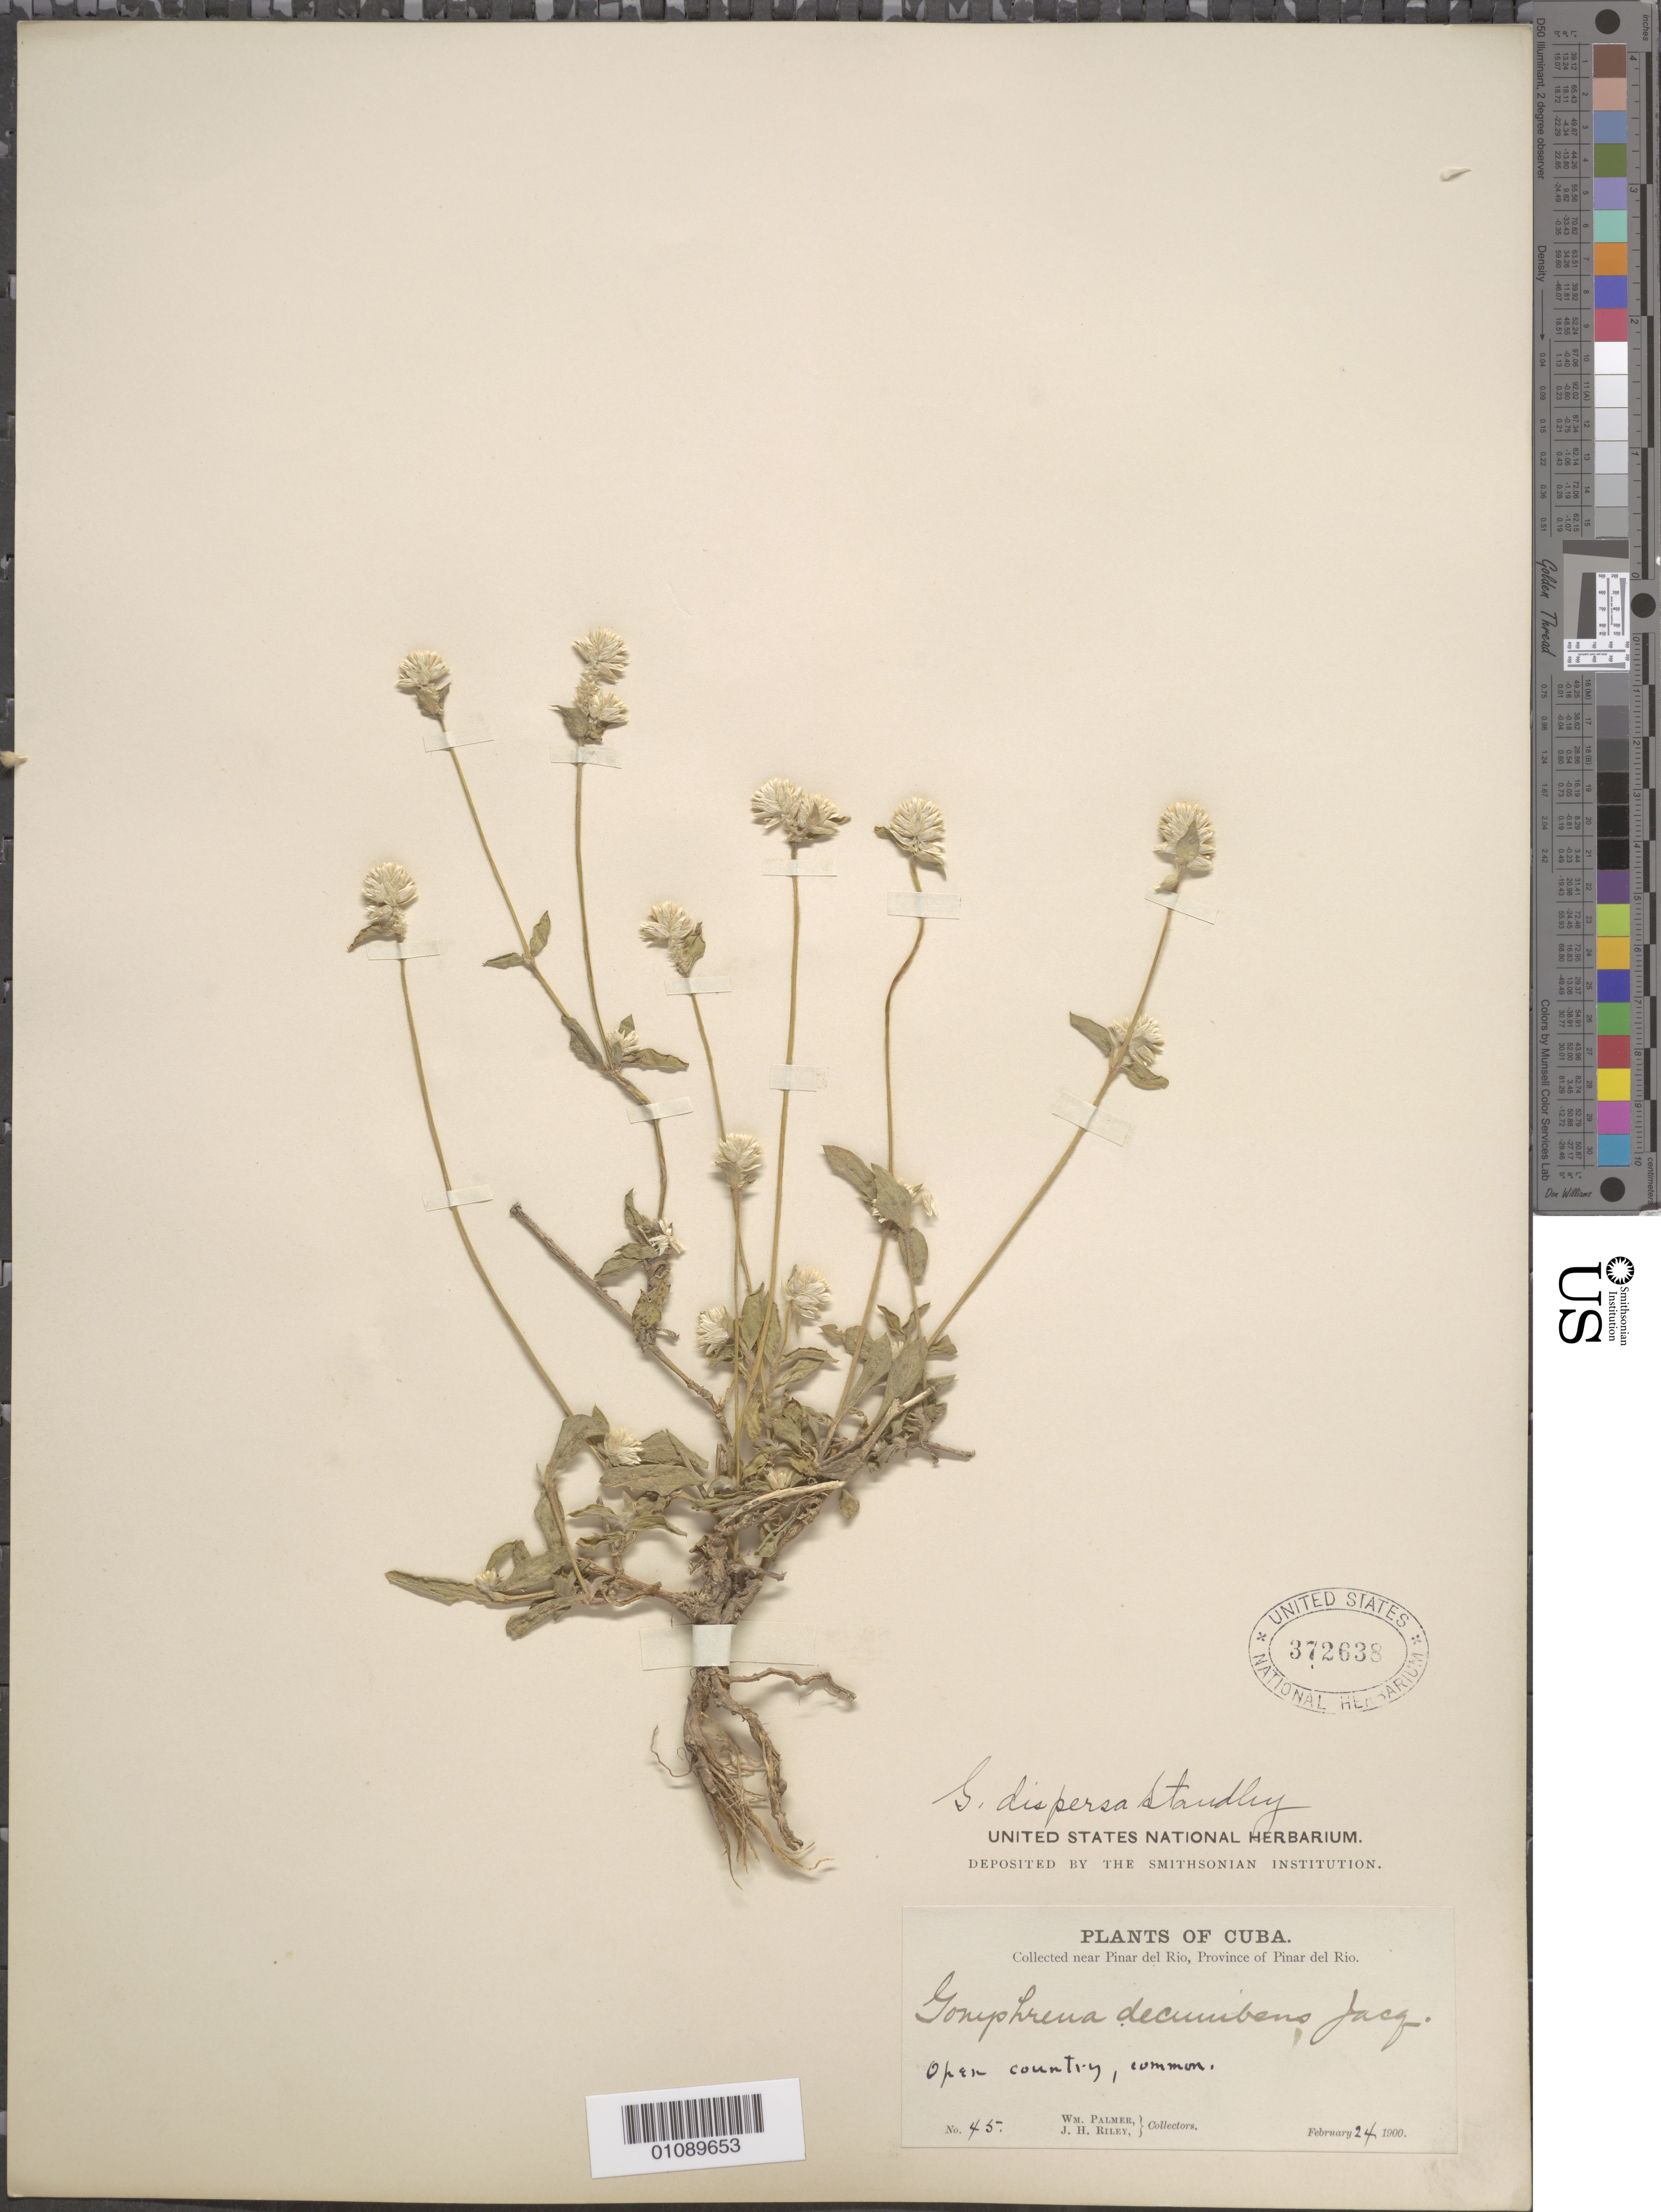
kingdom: Plantae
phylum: Tracheophyta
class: Magnoliopsida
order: Caryophyllales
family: Amaranthaceae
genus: Gomphrena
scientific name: Gomphrena dispersa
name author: Standl.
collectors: W. Palmer & J. H. Riley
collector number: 45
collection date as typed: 24 Feb 1900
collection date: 1900-02-24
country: Cuba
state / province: Pinar del Rio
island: Cuba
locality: Province of Pinar del RIo, near Pinar del Rio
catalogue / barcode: US 372638